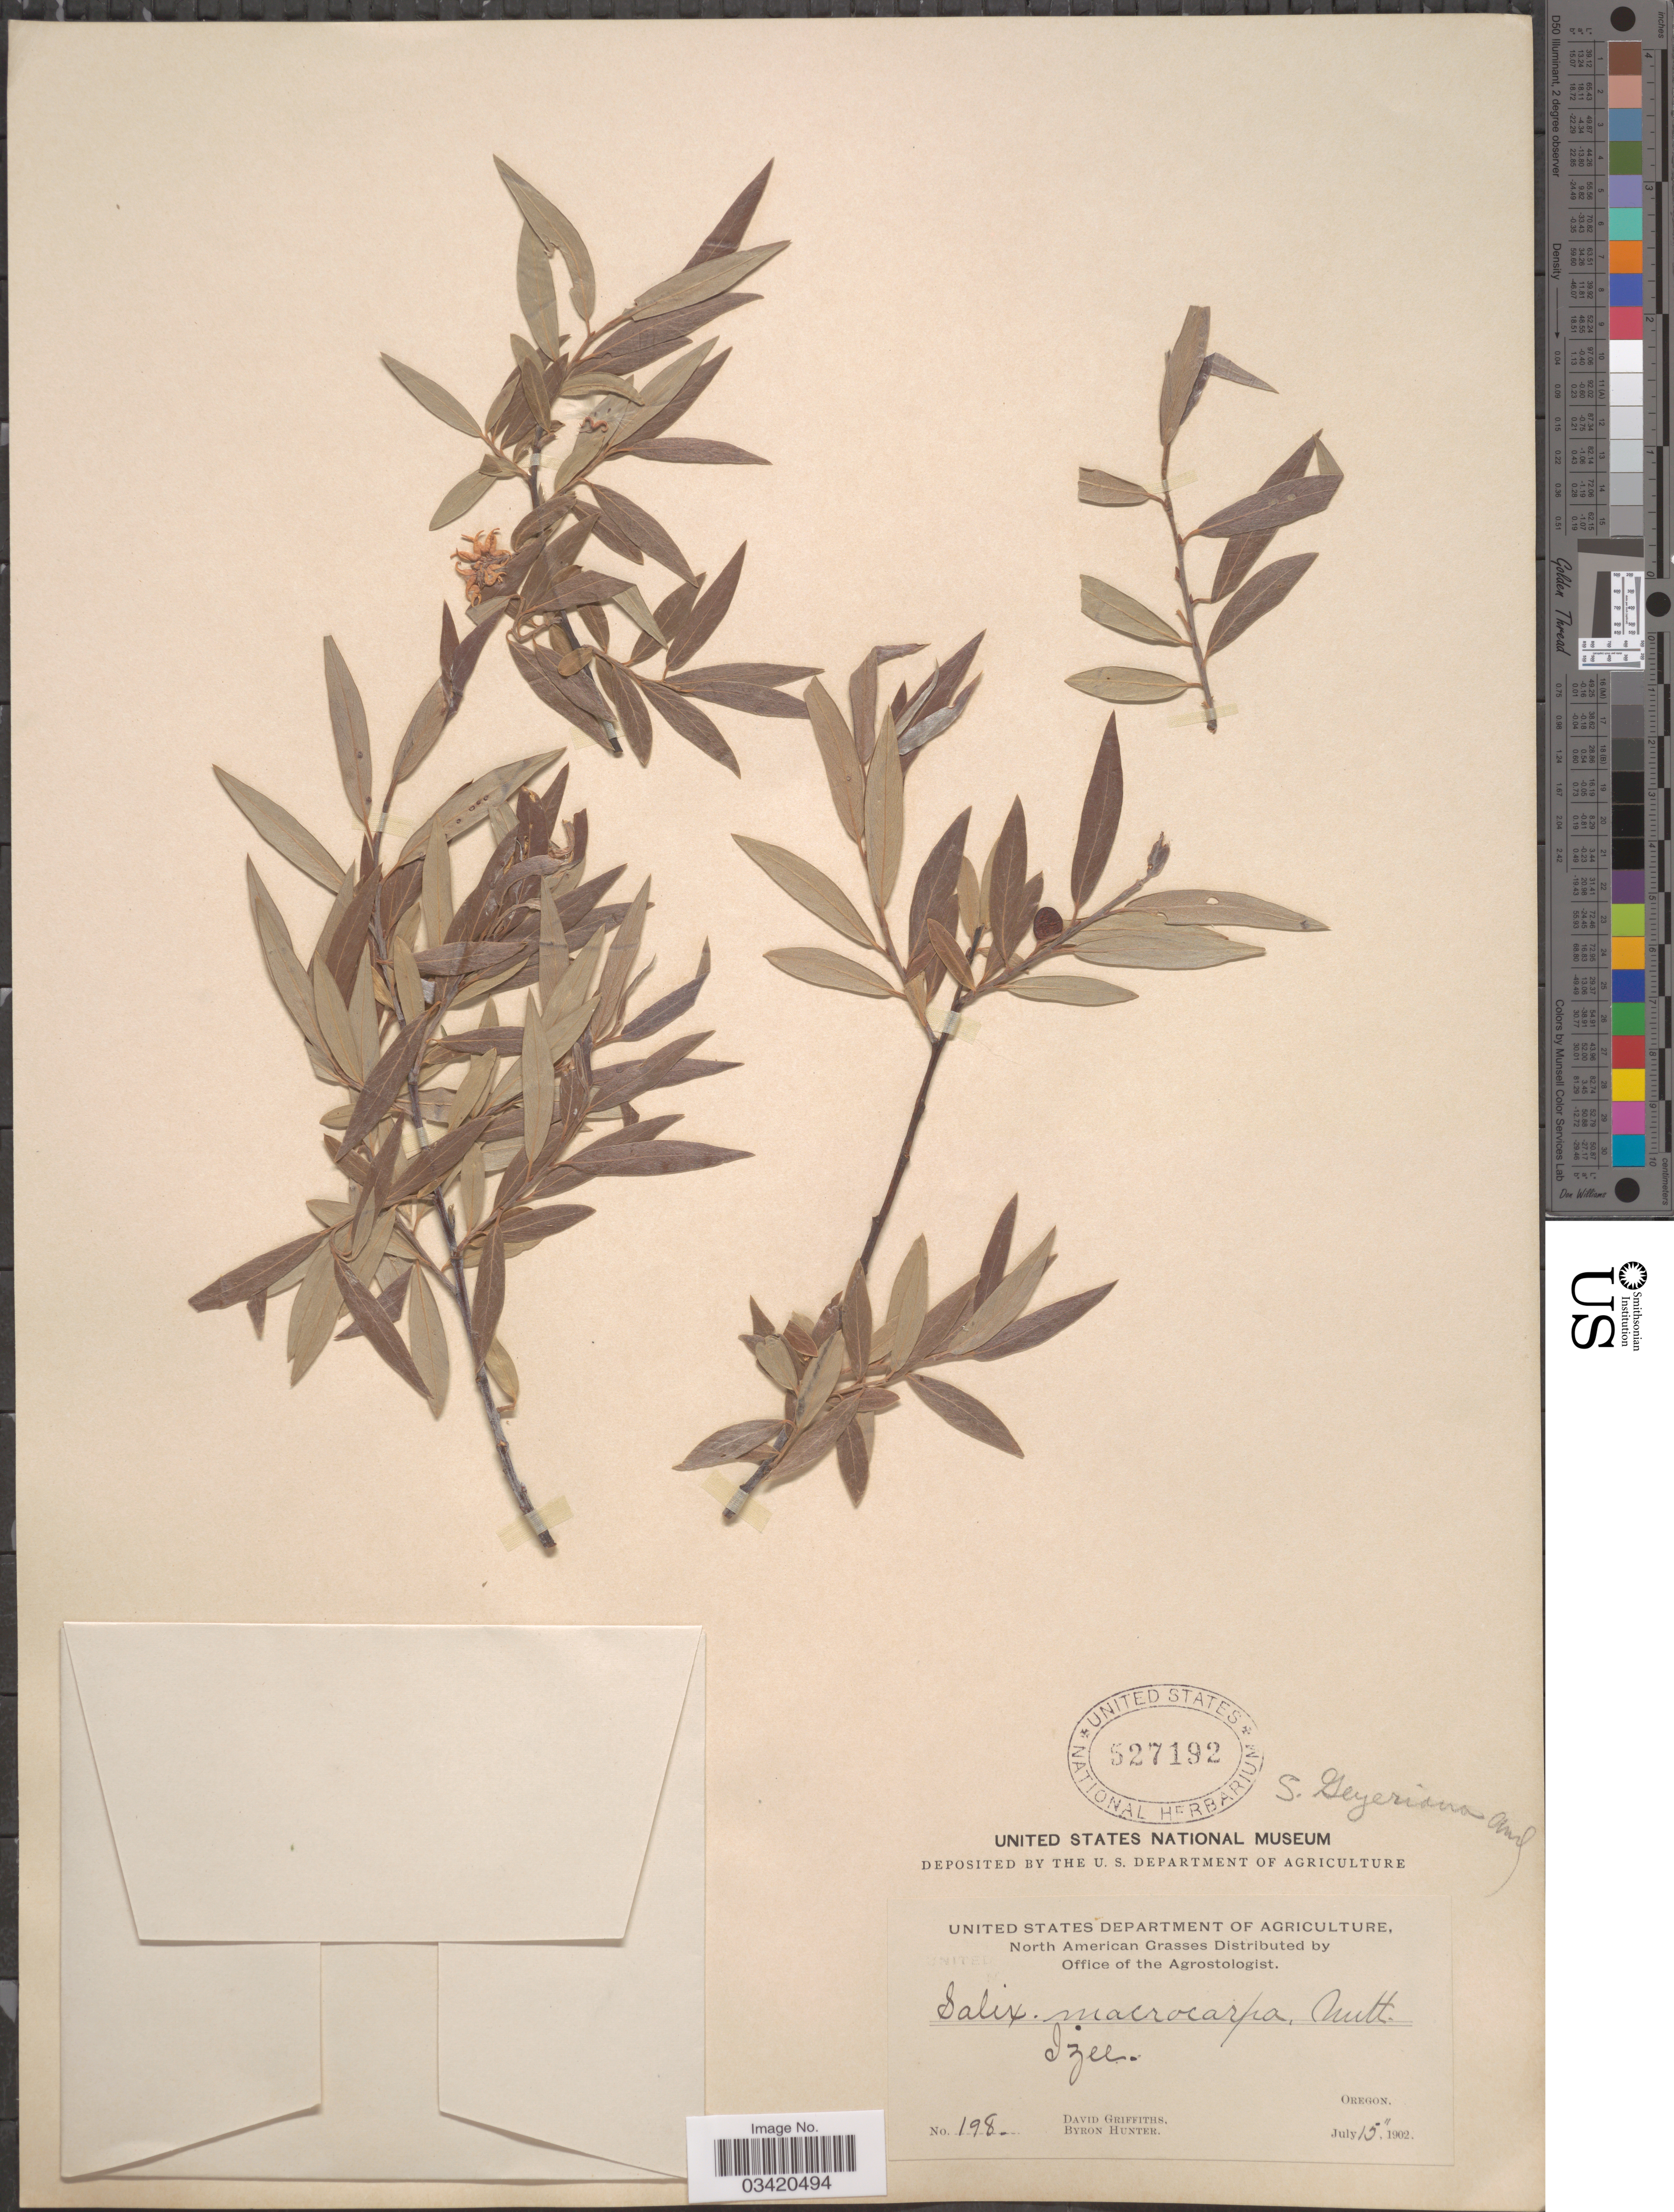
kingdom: Plantae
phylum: Tracheophyta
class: Magnoliopsida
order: Malpighiales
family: Salicaceae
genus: Salix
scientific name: Salix geyeriana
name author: Andersson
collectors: D. Griffiths & B. Hunter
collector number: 198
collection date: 1902-07-15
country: United States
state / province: Oregon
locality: Izee.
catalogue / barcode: US 527192